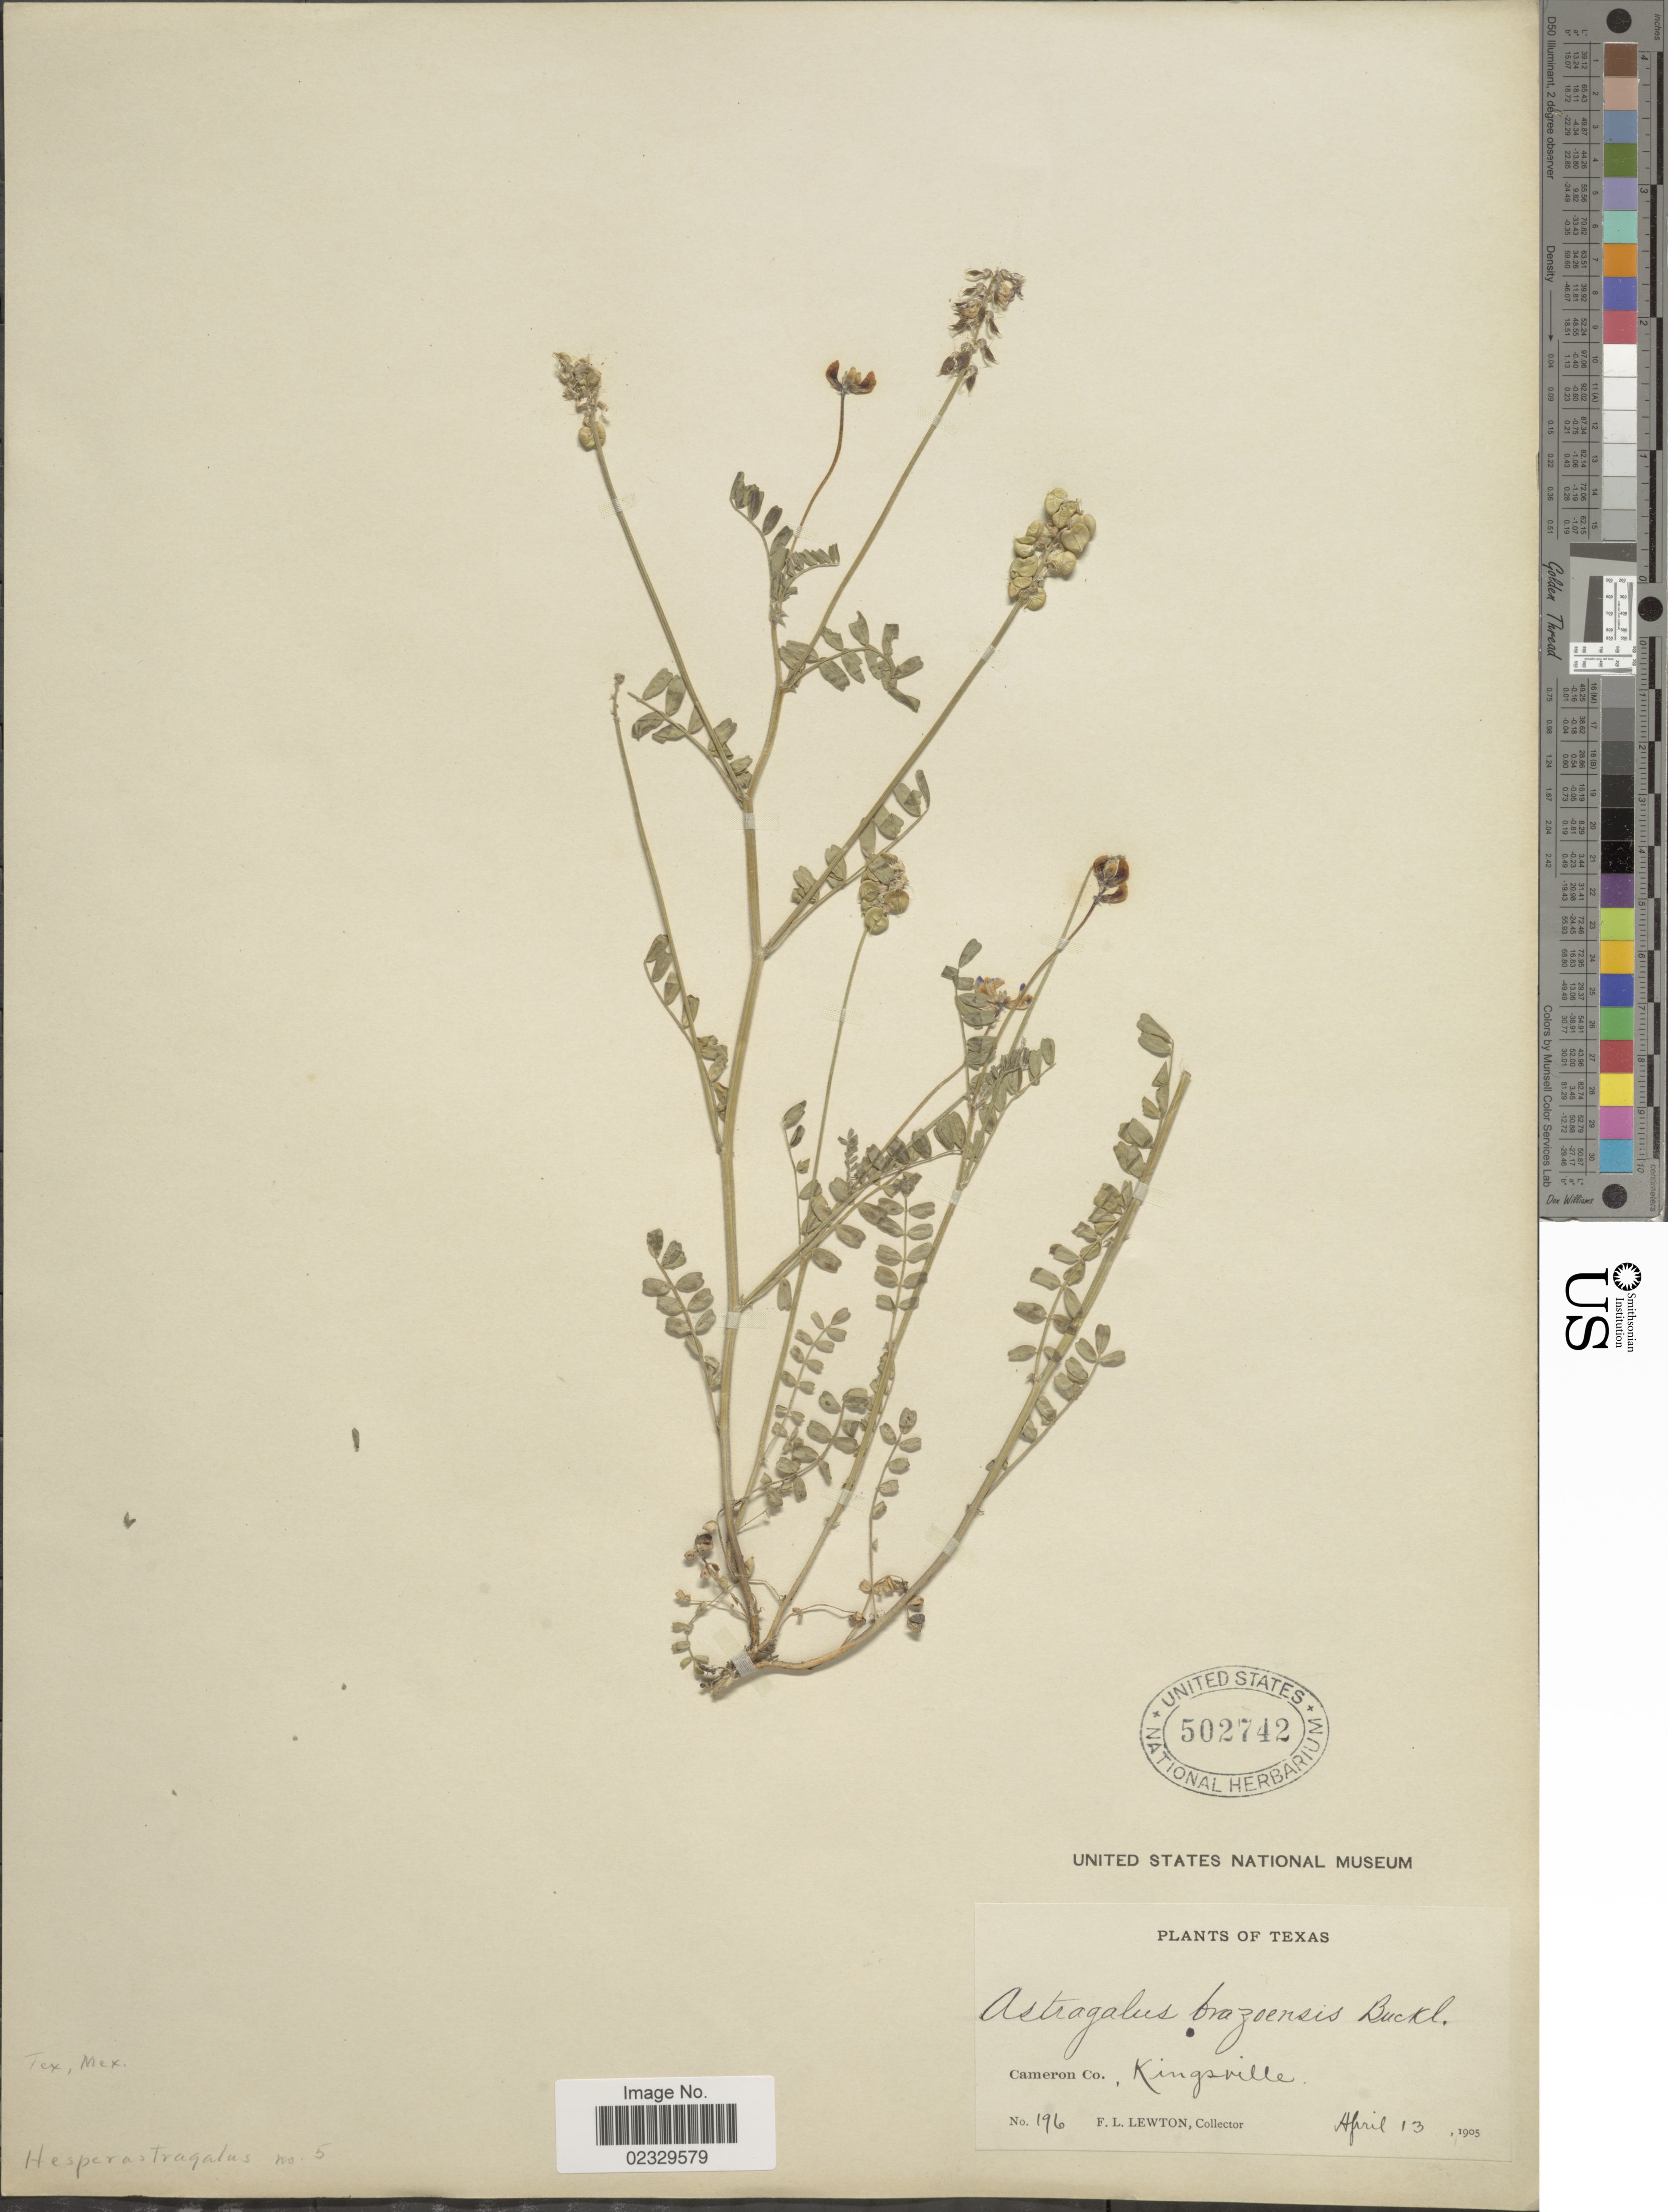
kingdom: Plantae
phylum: Tracheophyta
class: Magnoliopsida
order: Fabales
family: Fabaceae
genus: Astragalus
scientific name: Astragalus brazoensis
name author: Buckley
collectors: F. L. Lewton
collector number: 196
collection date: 1905-04-13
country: United States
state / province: Texas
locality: Cameron Co., Kingsville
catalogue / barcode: US 502742